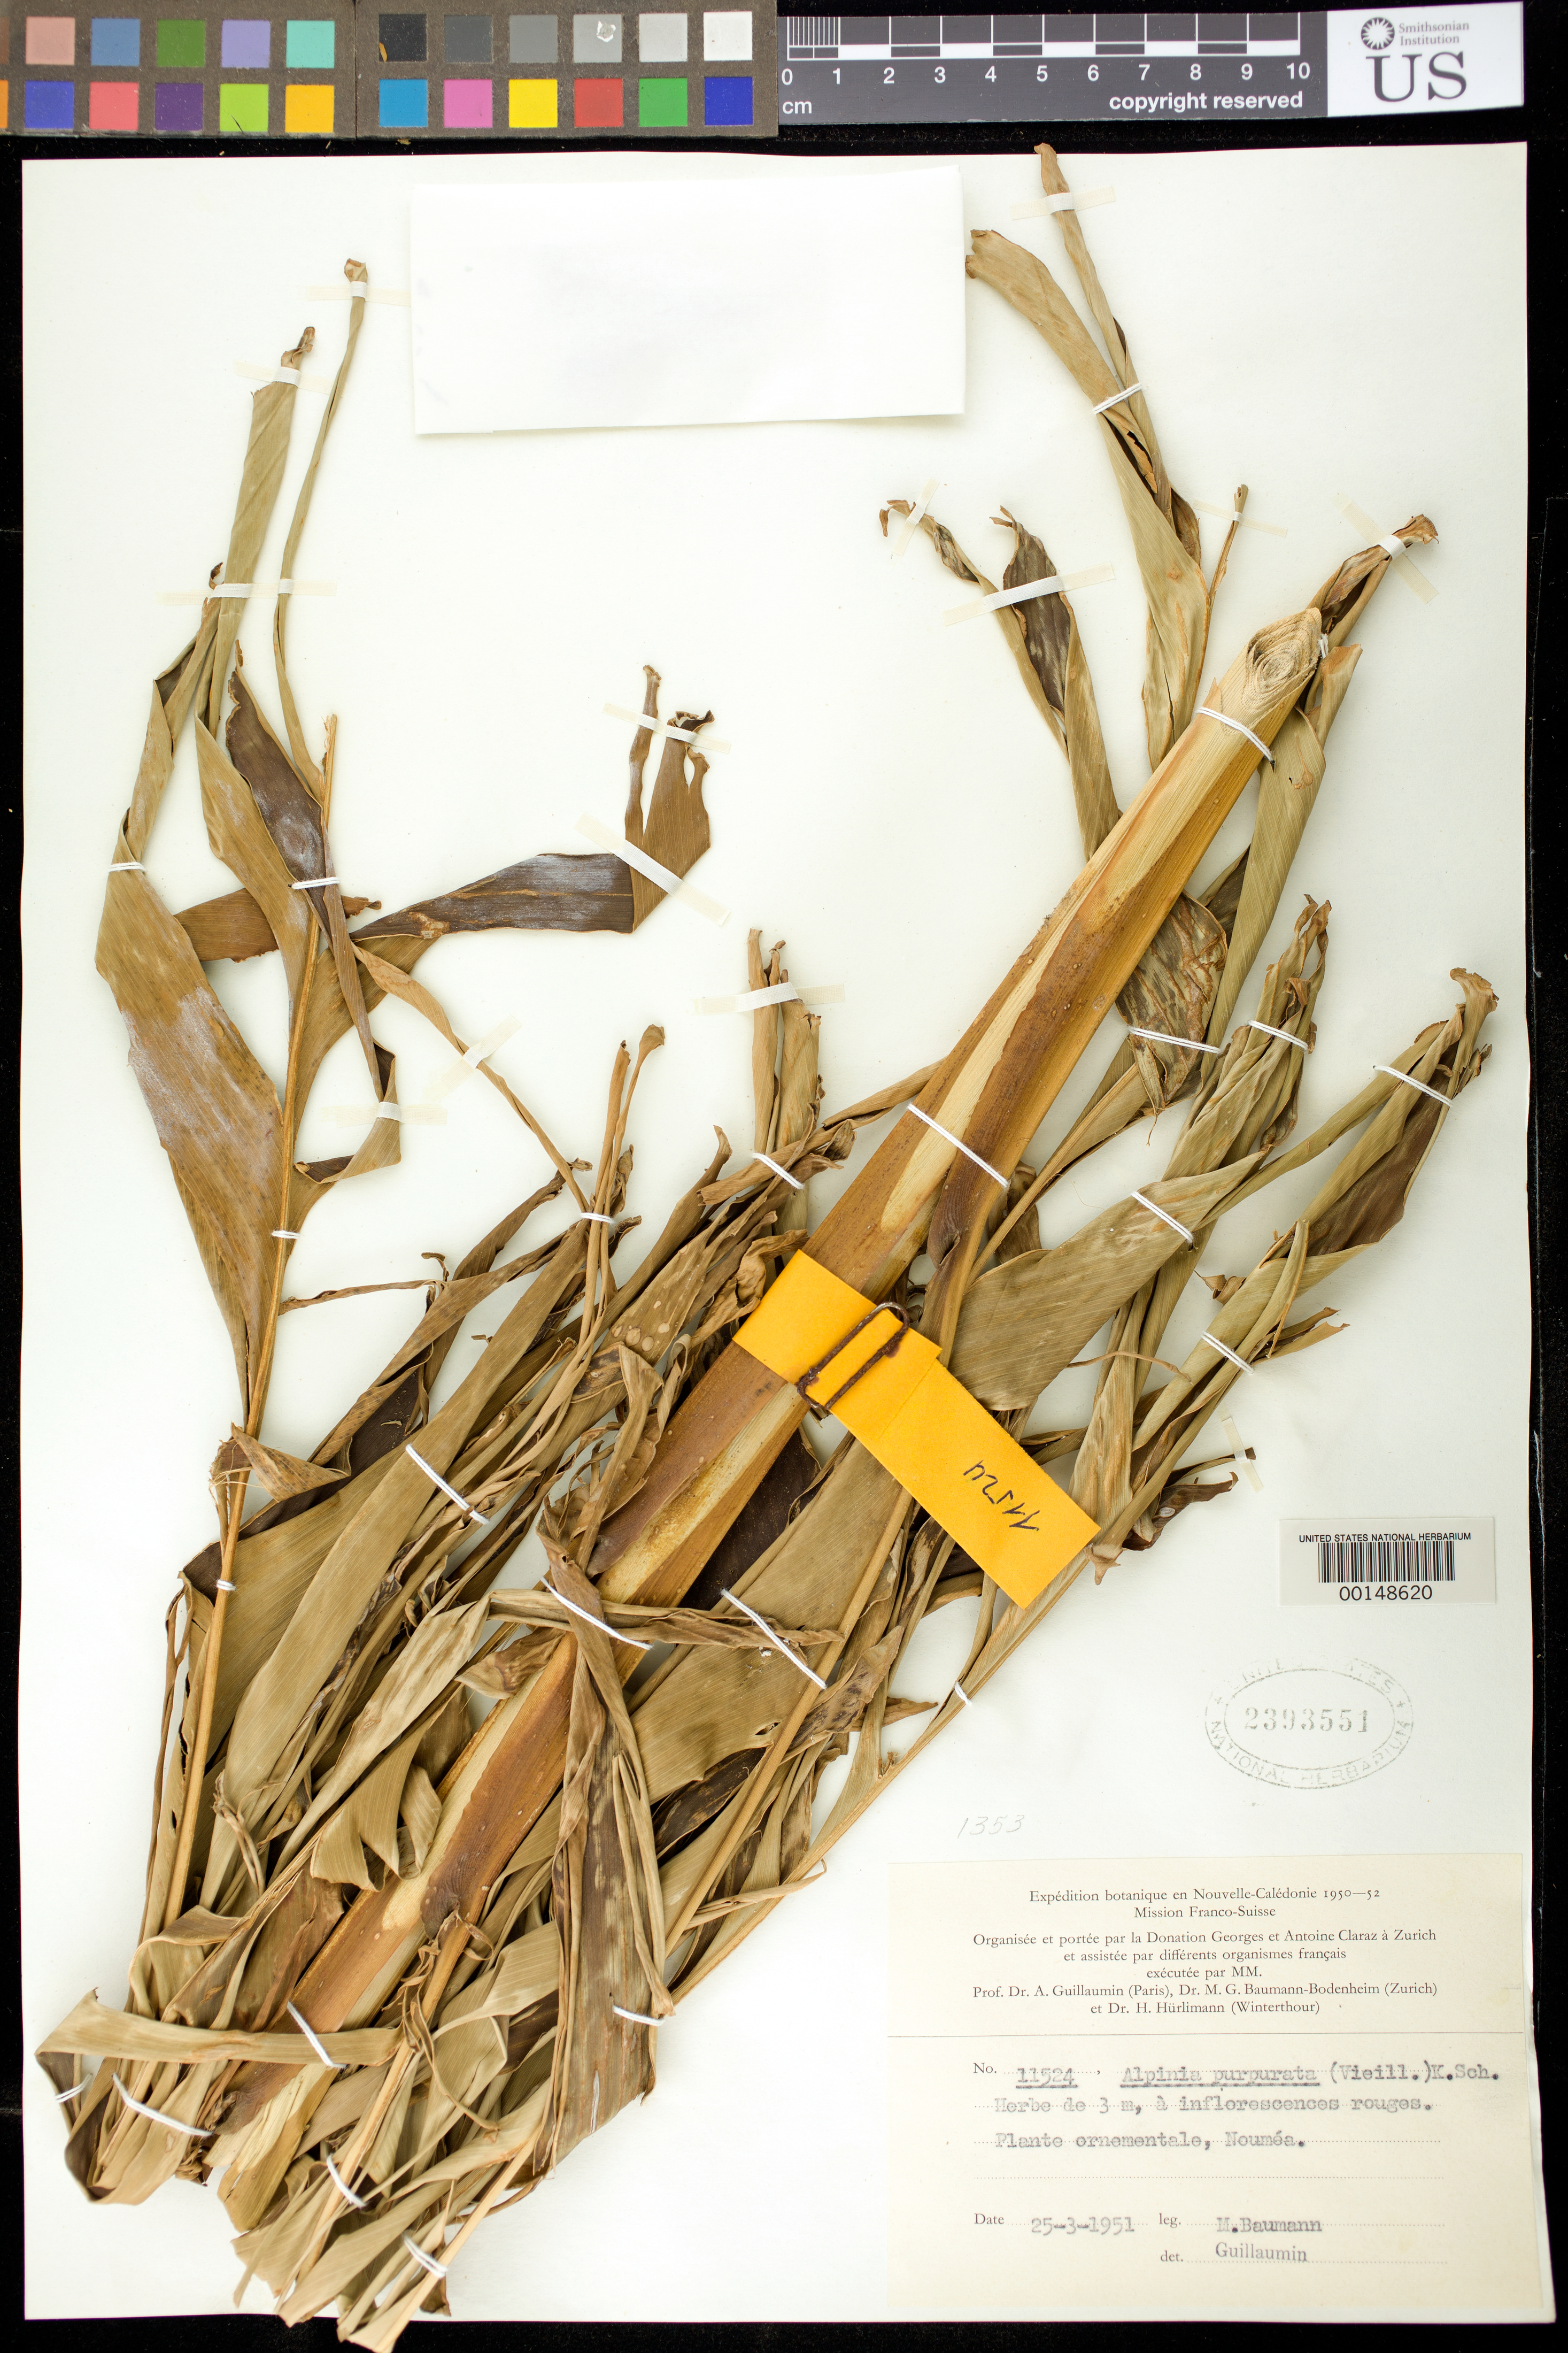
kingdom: Plantae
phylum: Tracheophyta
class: Liliopsida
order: Zingiberales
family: Zingiberaceae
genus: Alpinia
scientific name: Alpinia purpurata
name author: (Veill.) K. Schum.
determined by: Guillaumin, André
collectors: M. G. Baumann-Bodenheim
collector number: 11524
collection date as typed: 25 Mar 1951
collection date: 1951-03-25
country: New Caledonia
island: New Caledonia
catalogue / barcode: US 2393551